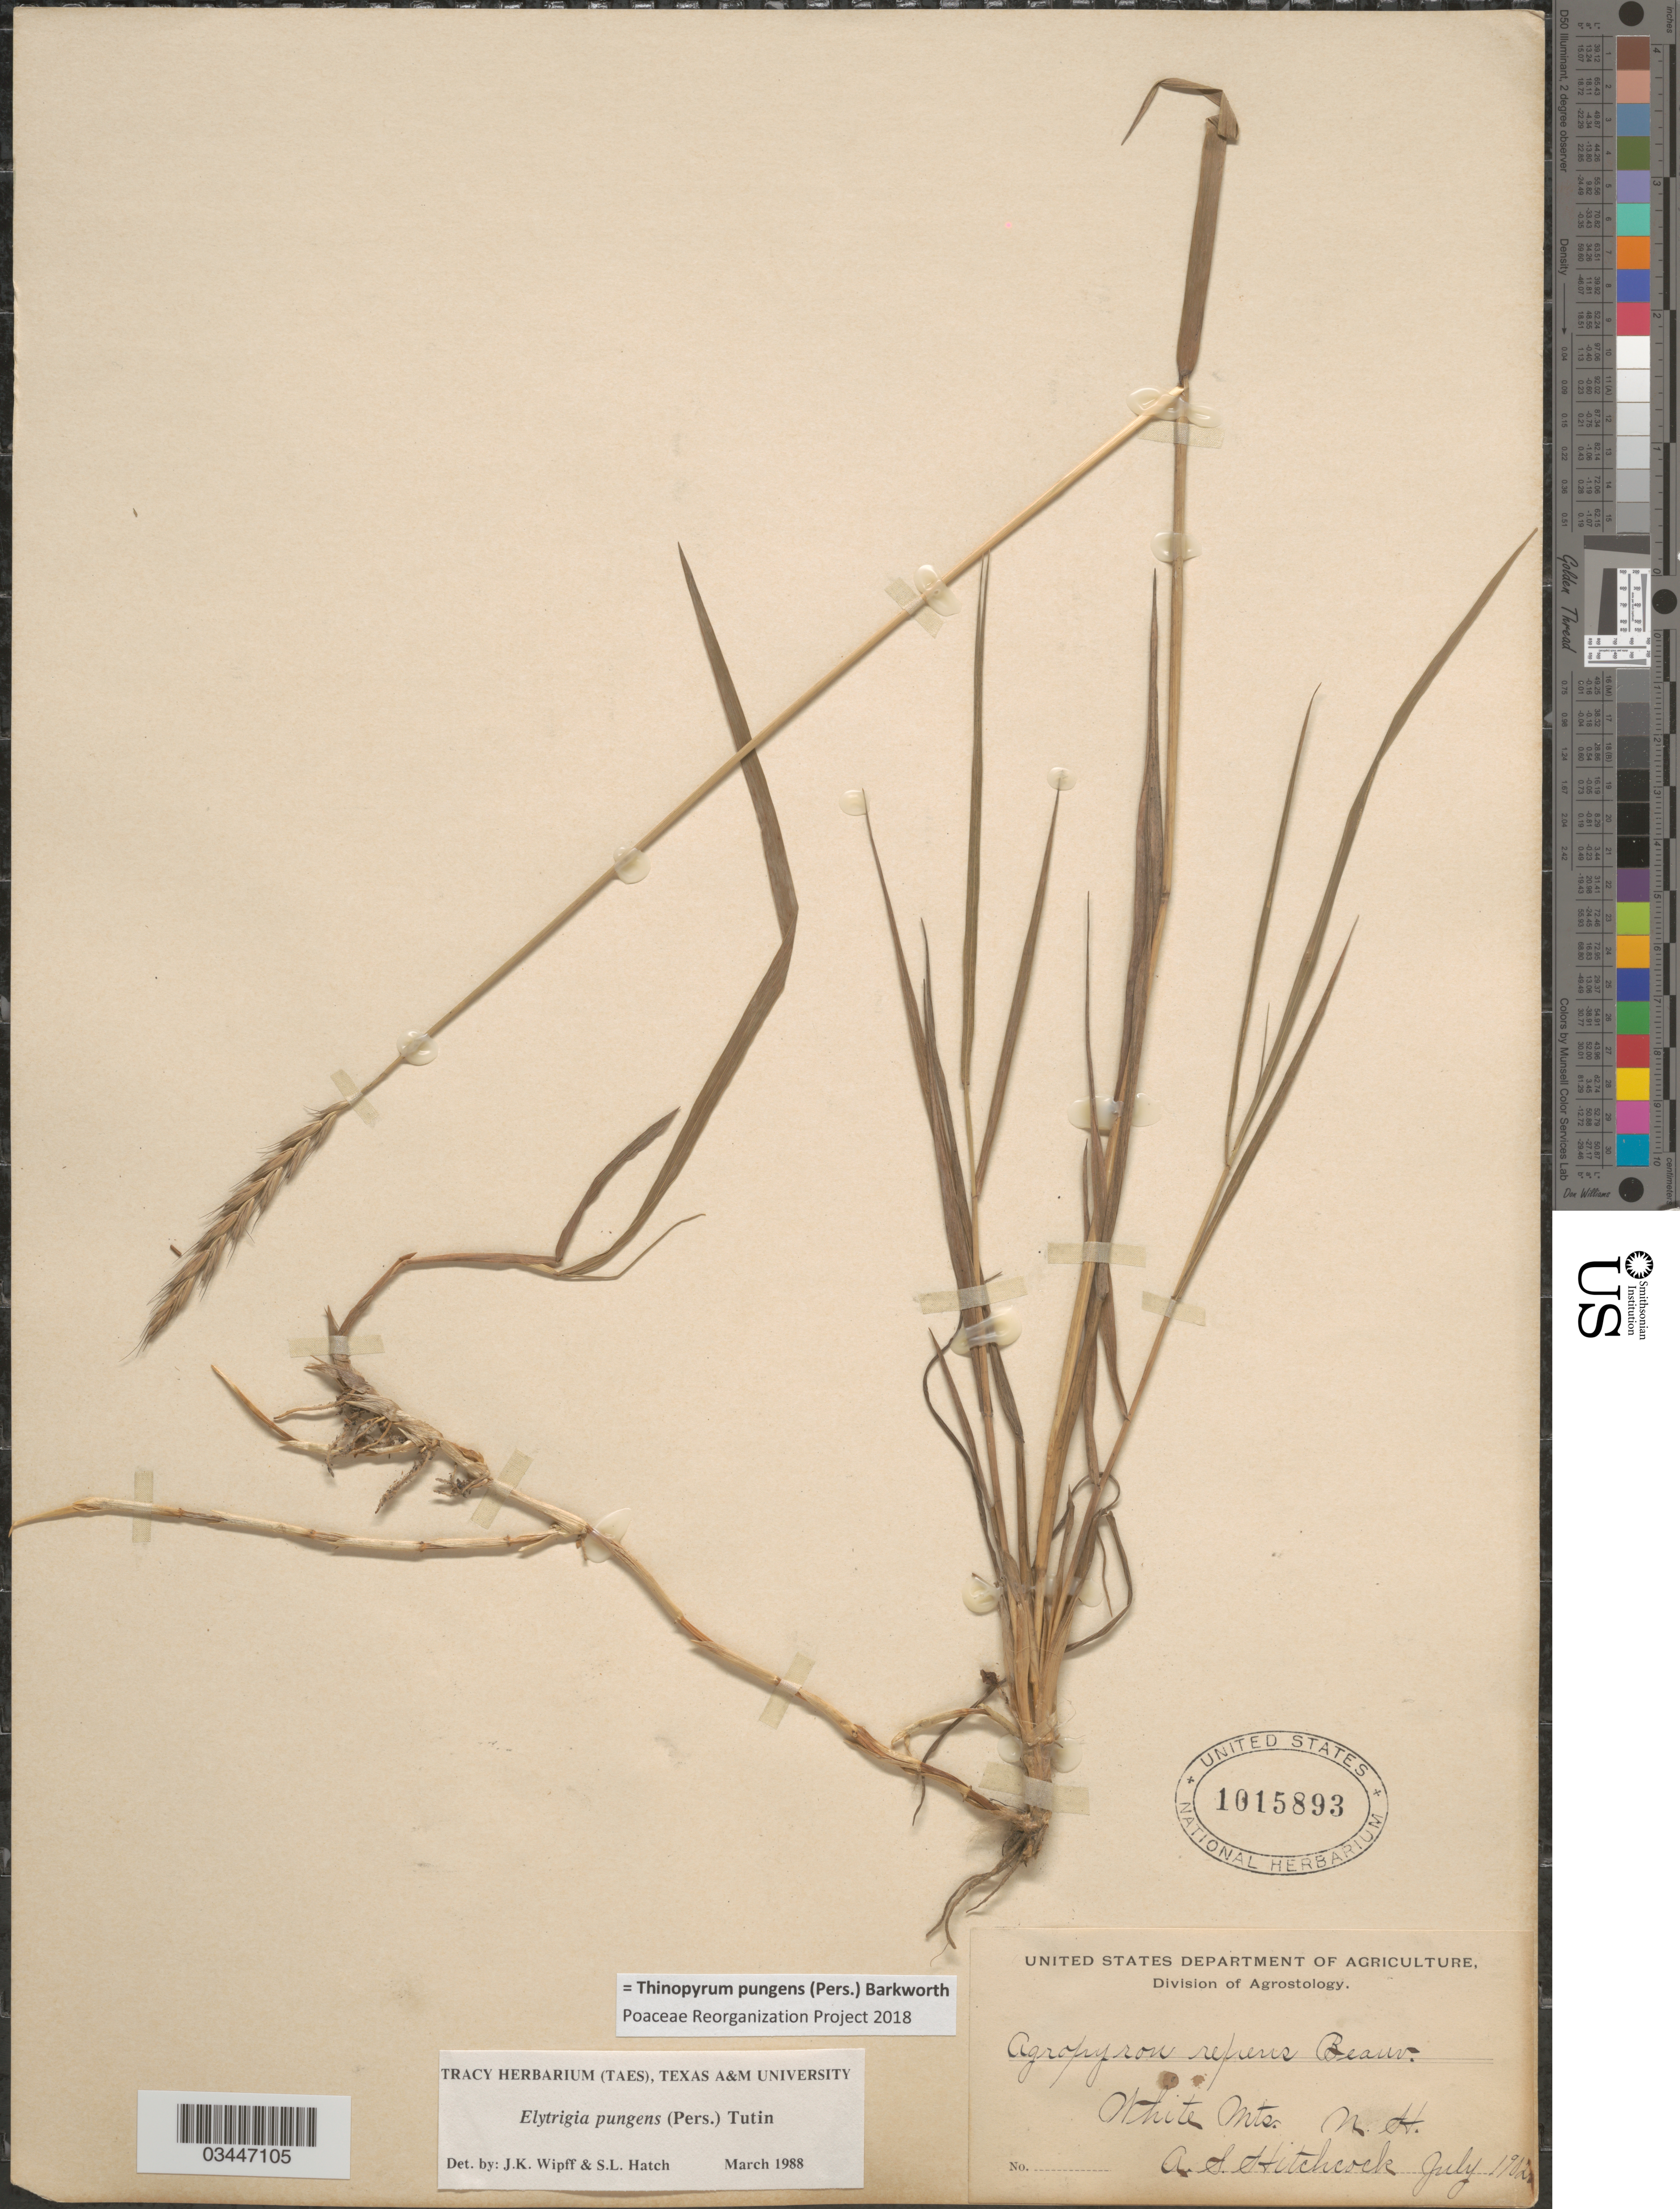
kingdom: Plantae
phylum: Tracheophyta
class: Liliopsida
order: Poales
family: Poaceae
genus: Thinopyrum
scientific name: Thinopyrum pungens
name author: (Pers.) Barkworth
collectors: A. S. Hitchcock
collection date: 1902-07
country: United States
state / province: New Hampshire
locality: White Mts.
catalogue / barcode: US 1015893